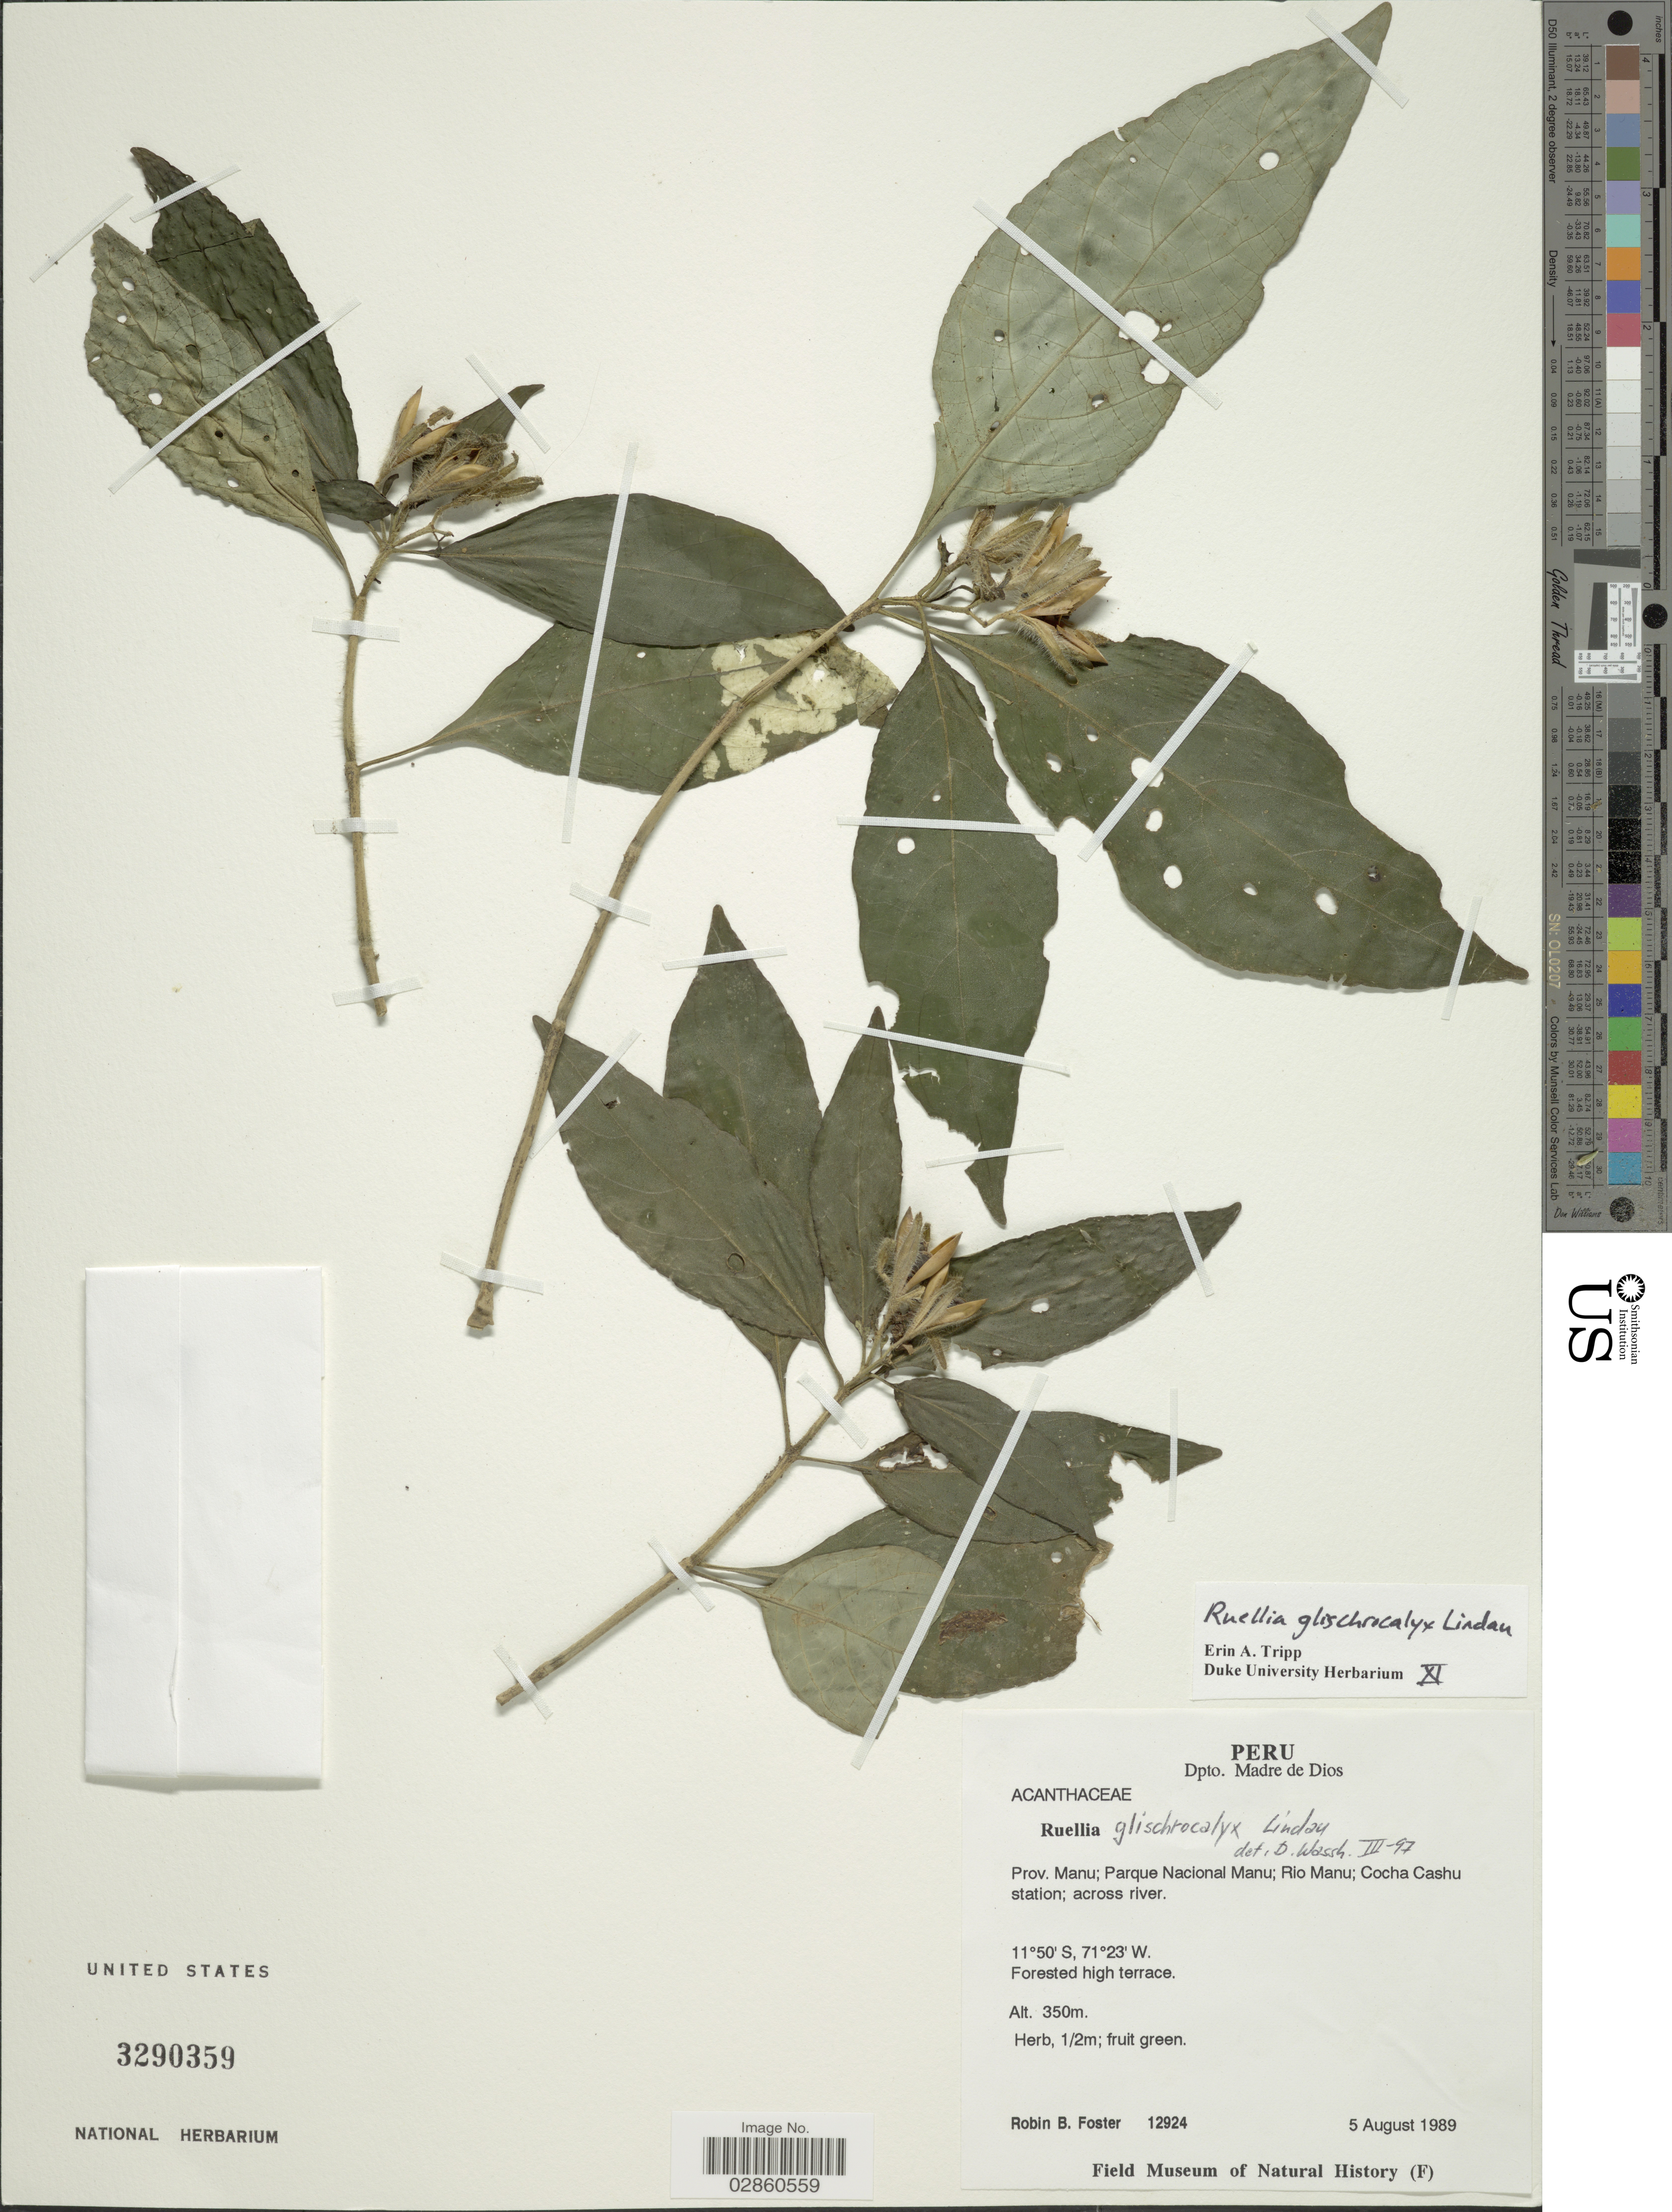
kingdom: Plantae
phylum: Tracheophyta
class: Magnoliopsida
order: Lamiales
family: Acanthaceae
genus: Ruellia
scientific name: Ruellia glischrocalyx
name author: Lindau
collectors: R. B. Foster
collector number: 12924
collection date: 1989-08-05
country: Peru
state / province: Madre de Dios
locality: Dpto. Madre de Dios. Prov. Manu; Parque Nacional Manu; Rio Manu; Cocha Cashu station; across river.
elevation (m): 350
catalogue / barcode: US 3290359